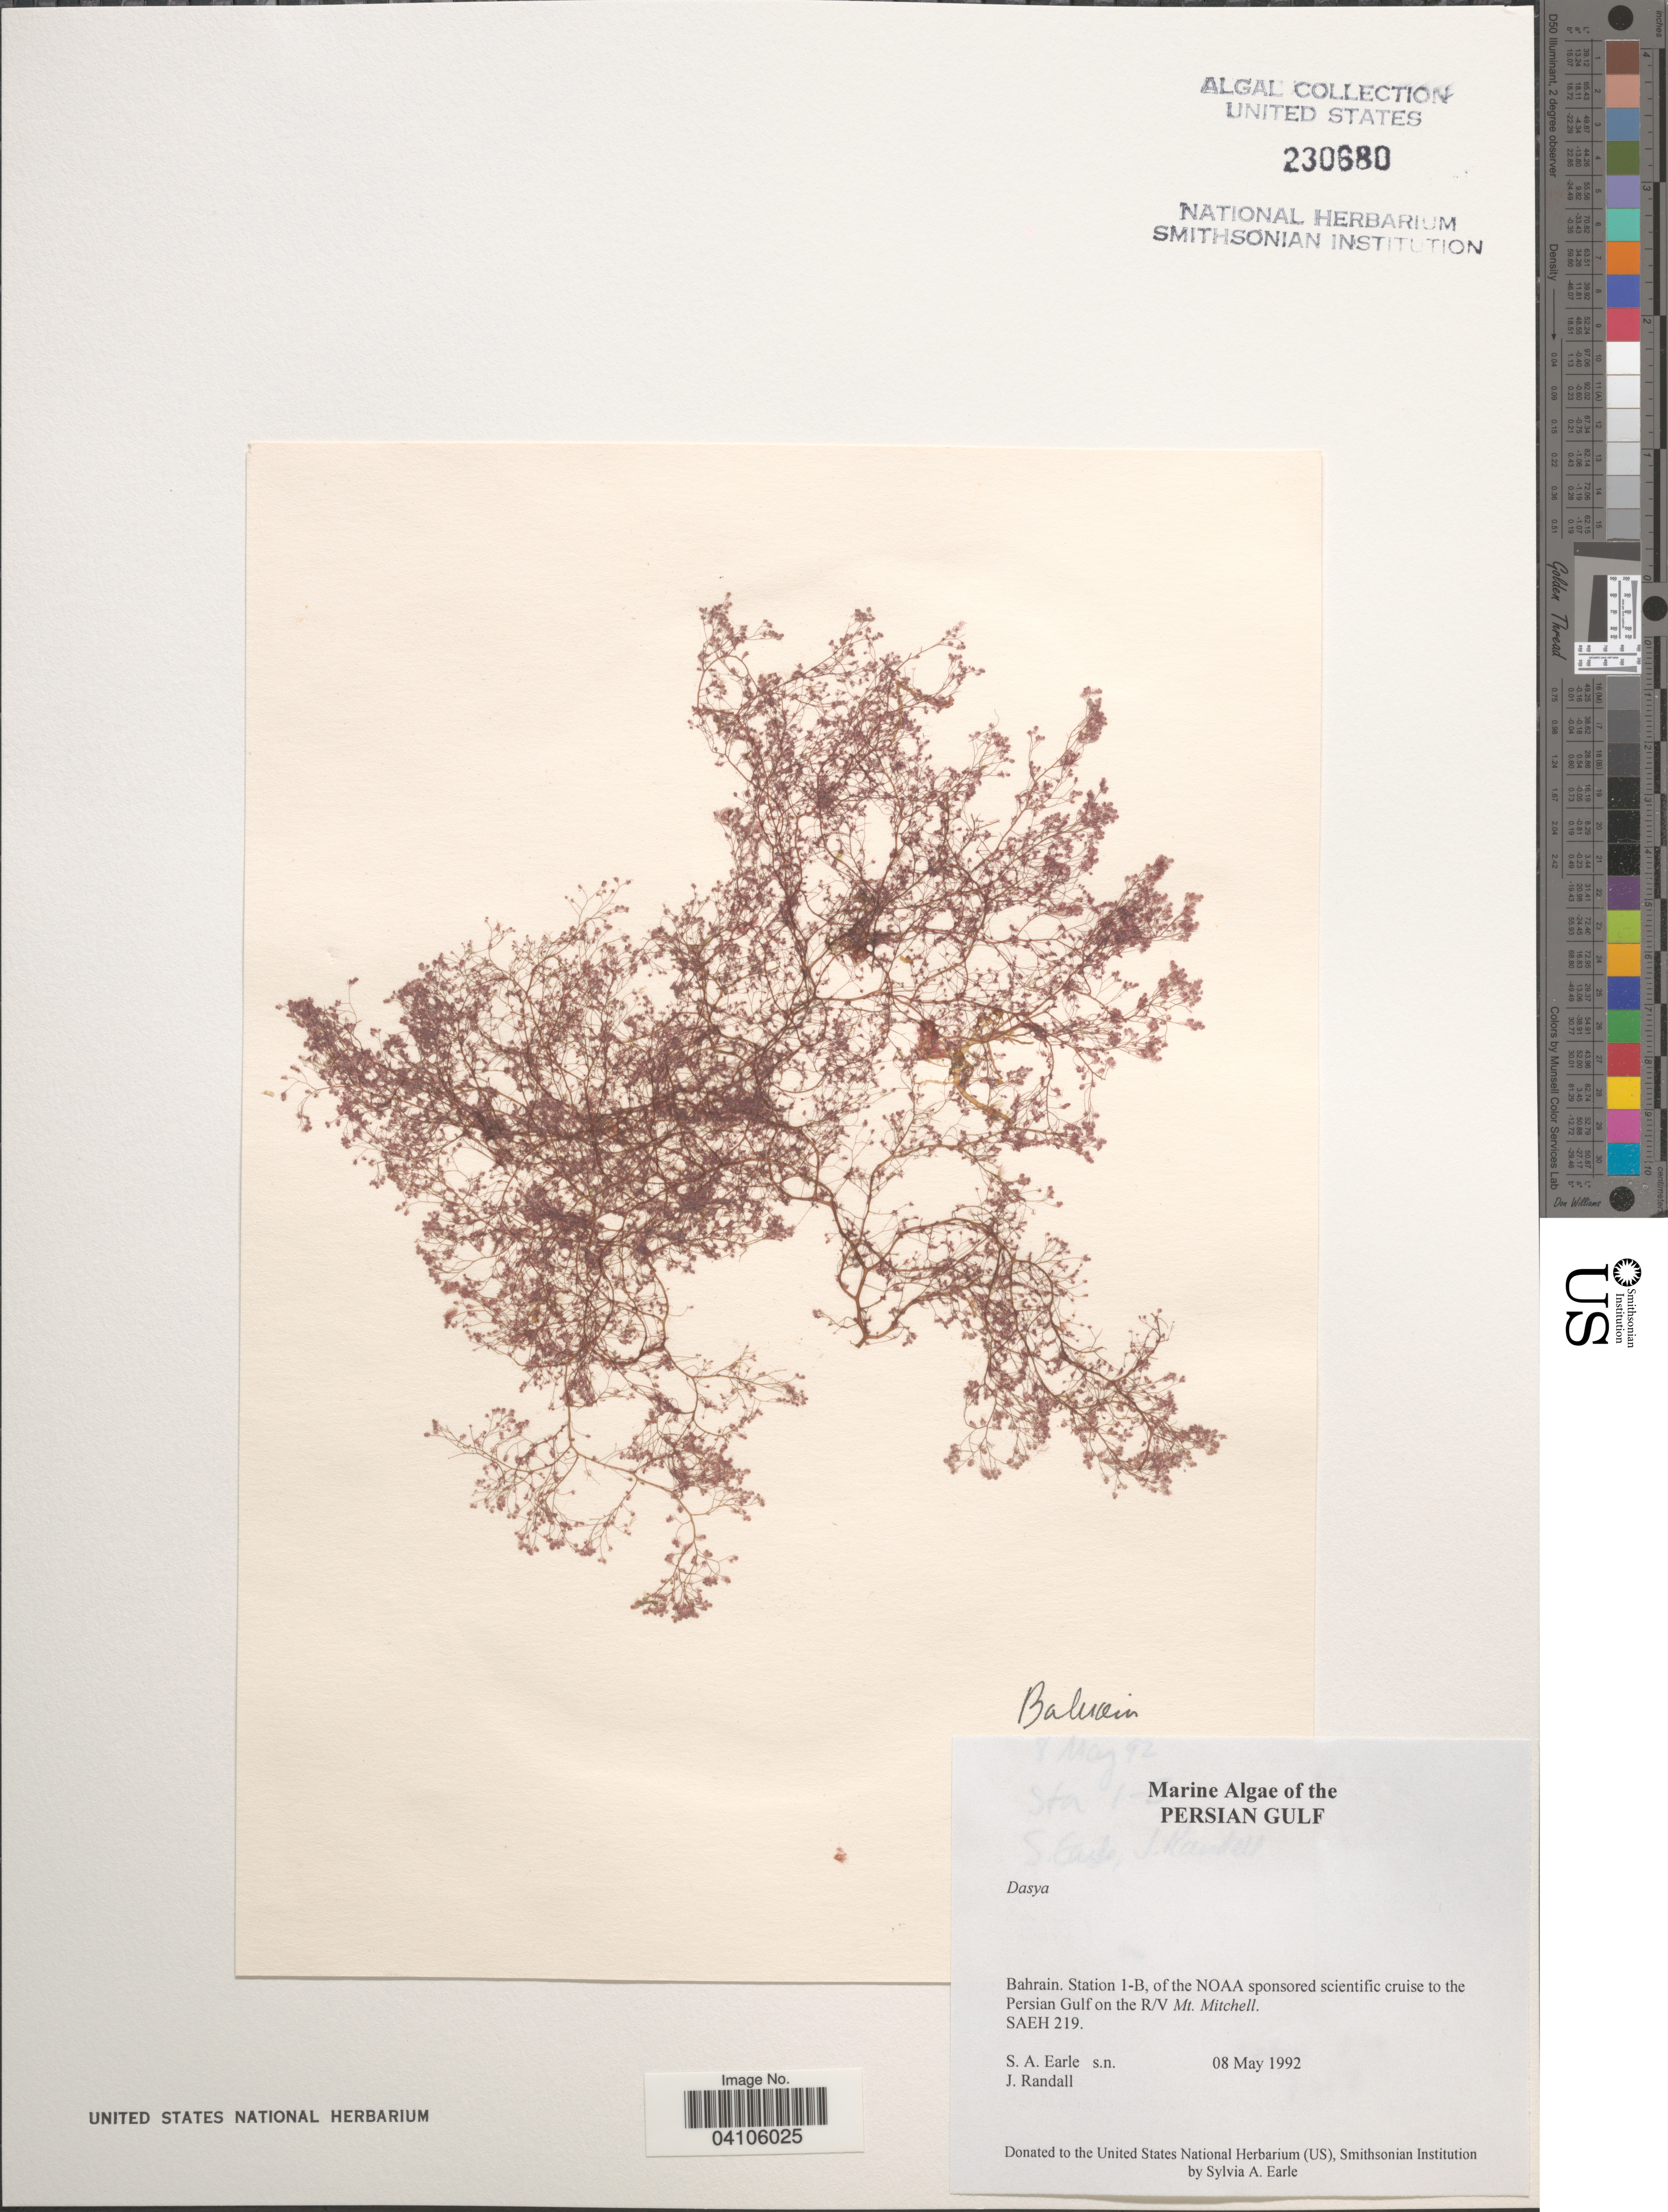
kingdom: Plantae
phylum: Rhodophyta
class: Florideophyceae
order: Ceramiales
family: Dasyaceae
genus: Dasya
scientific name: Dasya sp.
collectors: S. A. Earle & J. Randall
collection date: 1992-05-08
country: Bahrain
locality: Persian Gulf. Station 1-B, of the NOAA sponsored scientific cruise to the Persian Gulf on the R/V Mt. Mitchell.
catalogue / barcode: US 230680